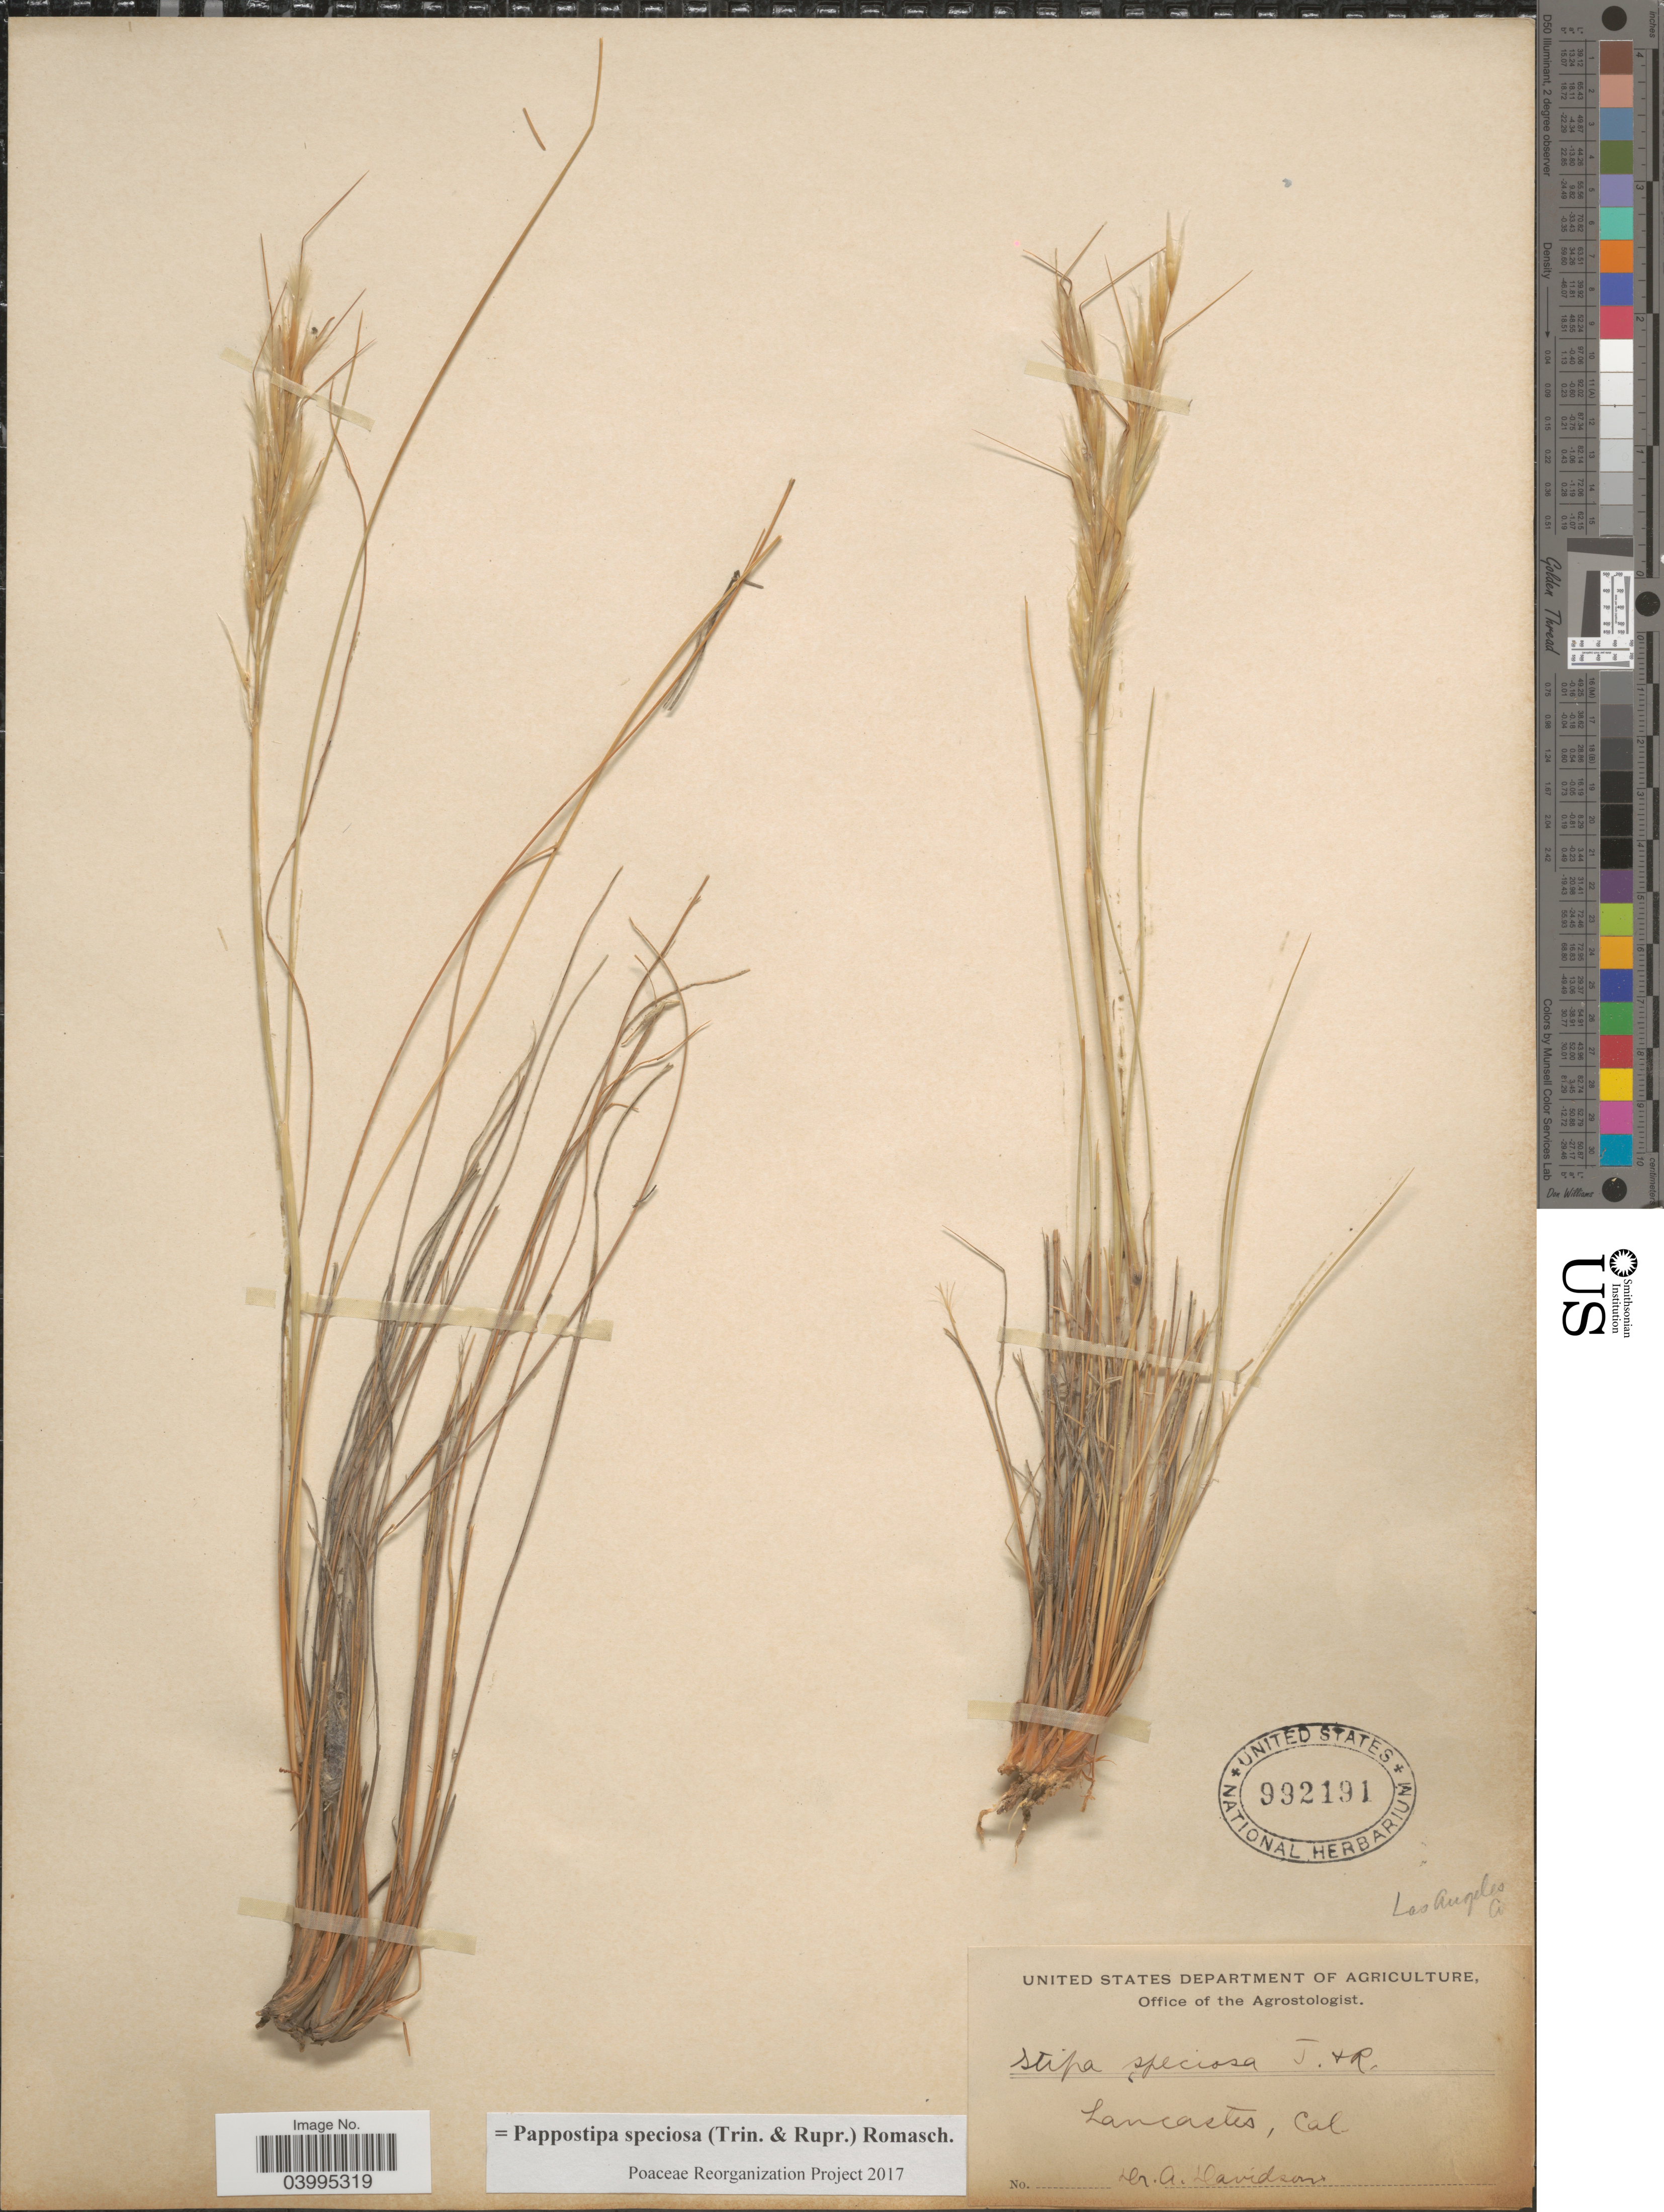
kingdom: Plantae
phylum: Tracheophyta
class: Liliopsida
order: Poales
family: Poaceae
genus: Pappostipa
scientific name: Pappostipa speciosa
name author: (Trin. & Rupr.) Romasch.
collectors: A. Davidson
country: United States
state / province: California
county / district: Los Angeles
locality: Los Angeles Co. Lancastes.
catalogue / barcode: US 992191